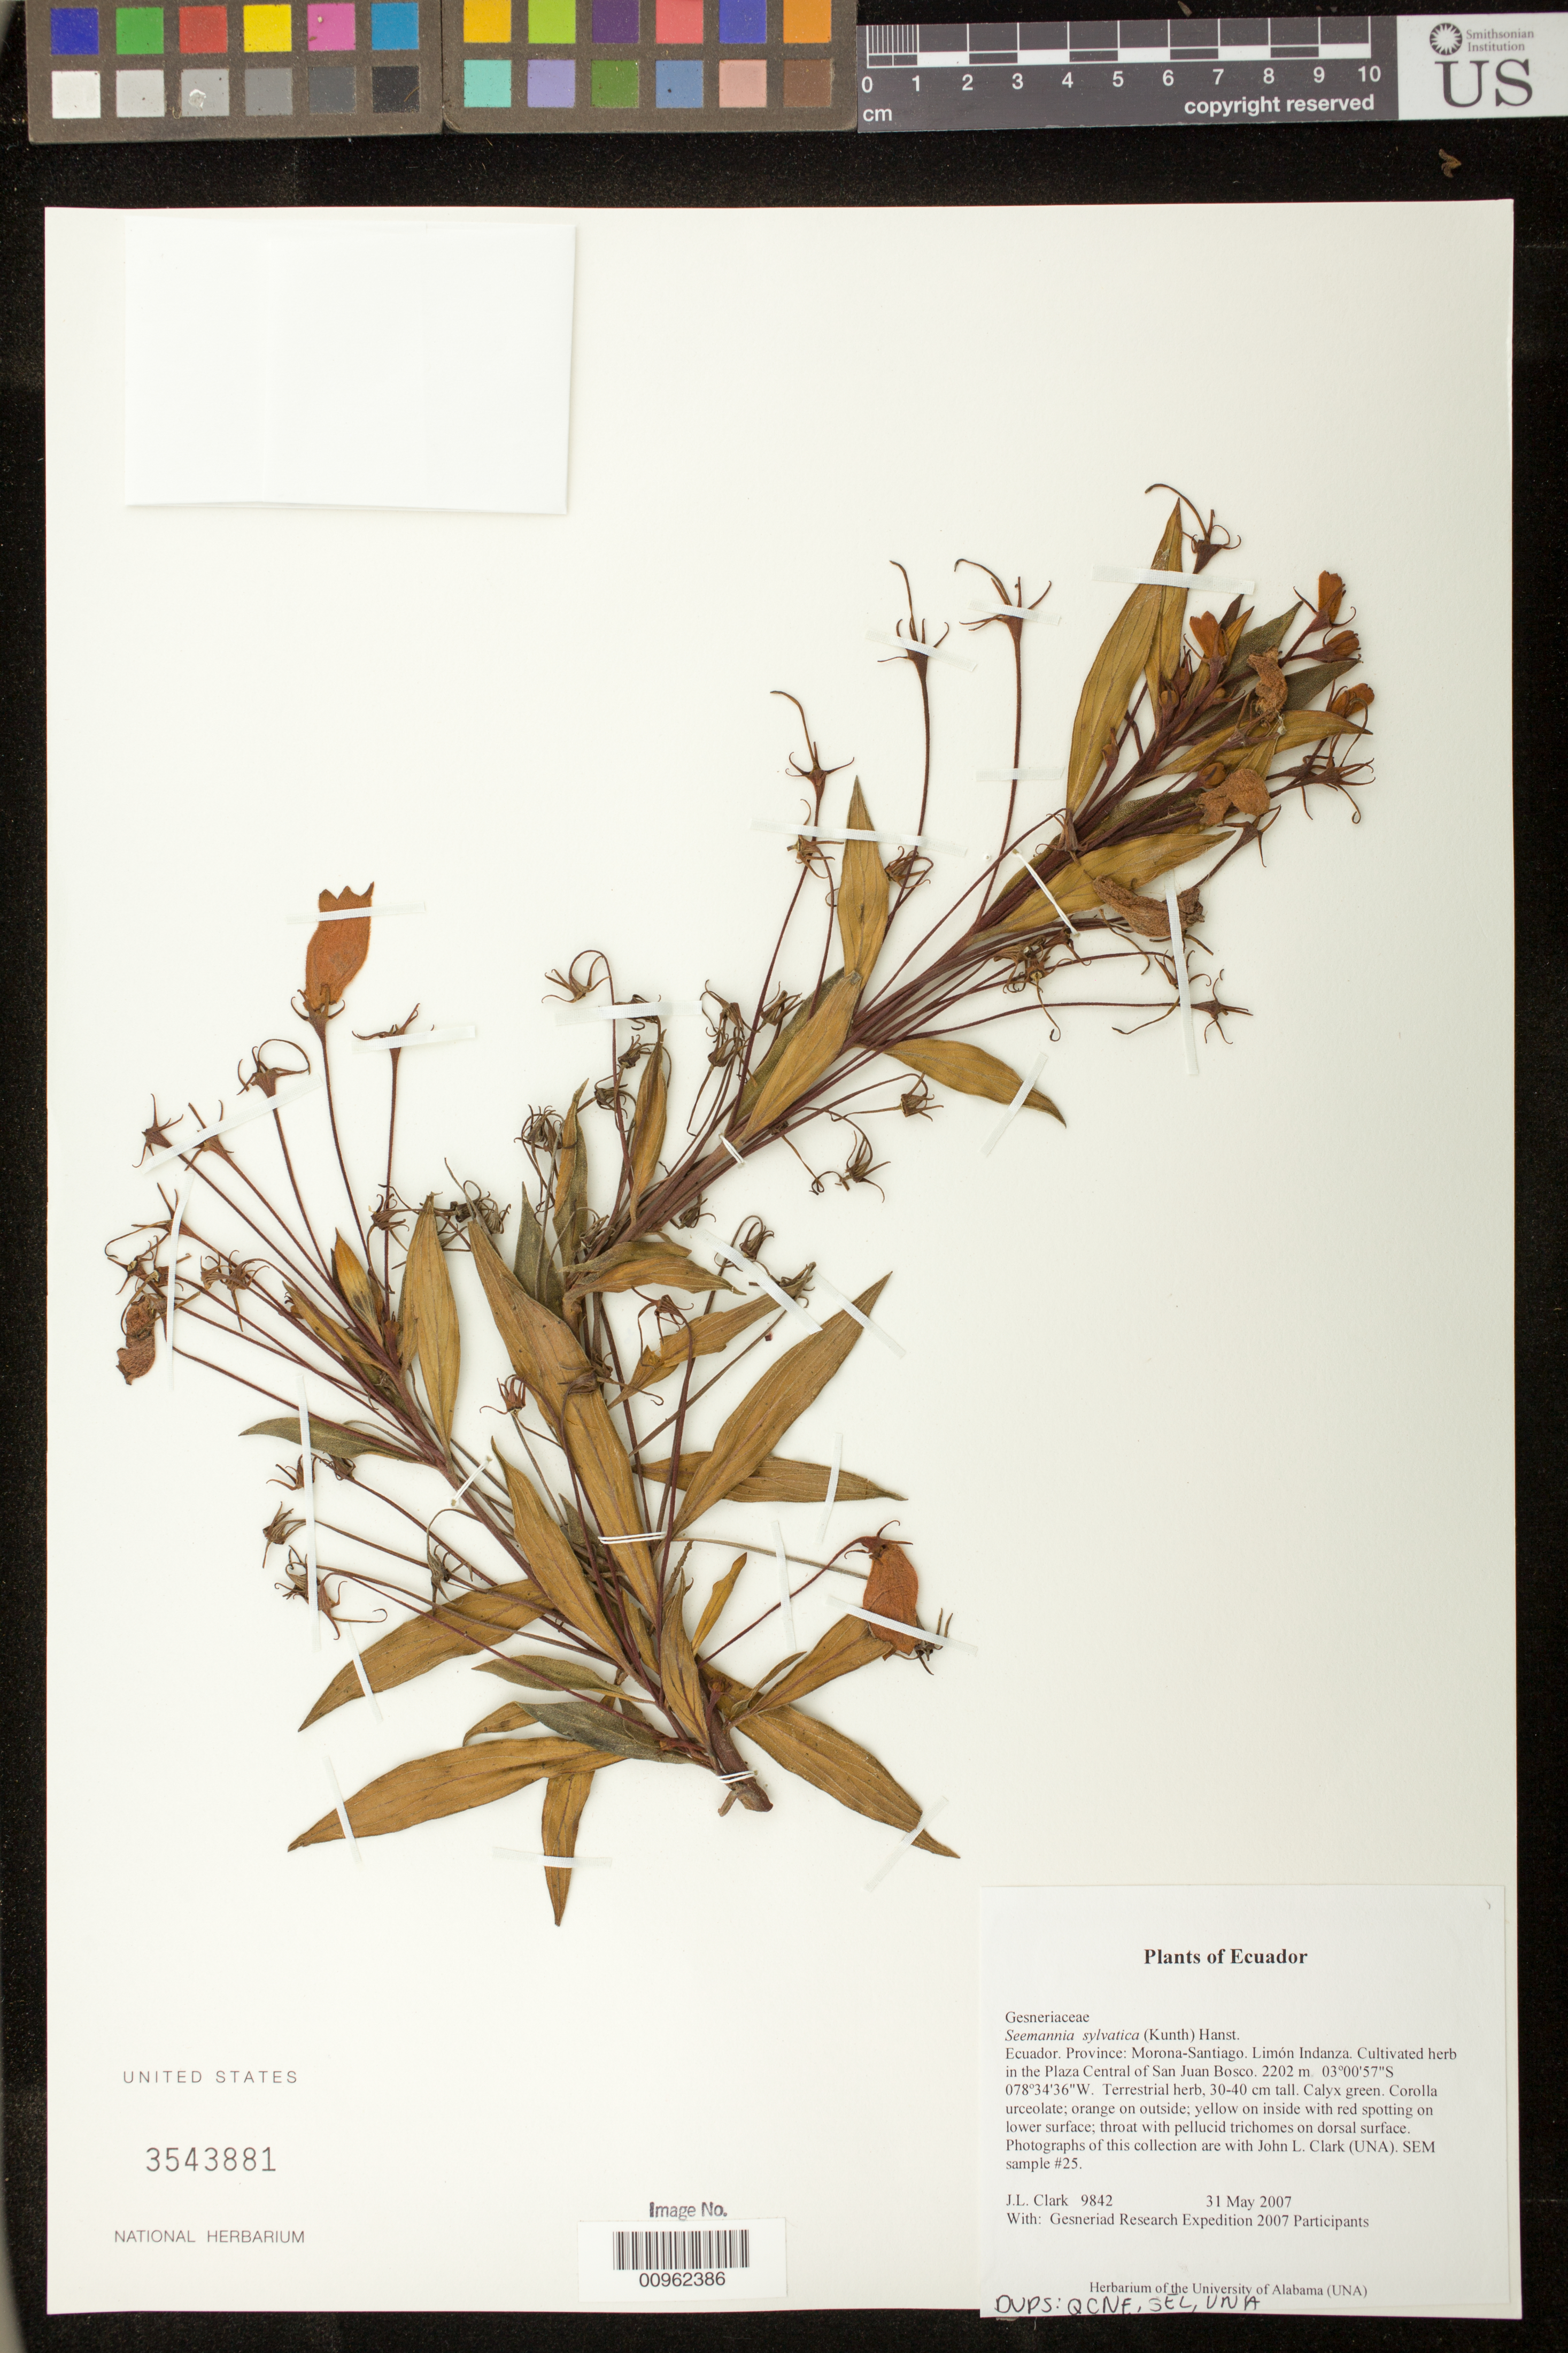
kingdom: Plantae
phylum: Tracheophyta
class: Magnoliopsida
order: Lamiales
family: Gesneriaceae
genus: Seemannia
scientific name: Seemannia sylvatica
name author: (Kunth) Hanst.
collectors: J. L. Clark & Gesneriad Research Expedition 2007 Participants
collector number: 9842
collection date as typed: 31 May 2007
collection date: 2007-05-31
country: Ecuador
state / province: Morona-Santiago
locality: Limón Indanza. Cultivated herb in the Plaza Central of San Juan Bosco.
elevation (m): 2202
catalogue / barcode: US 3543881